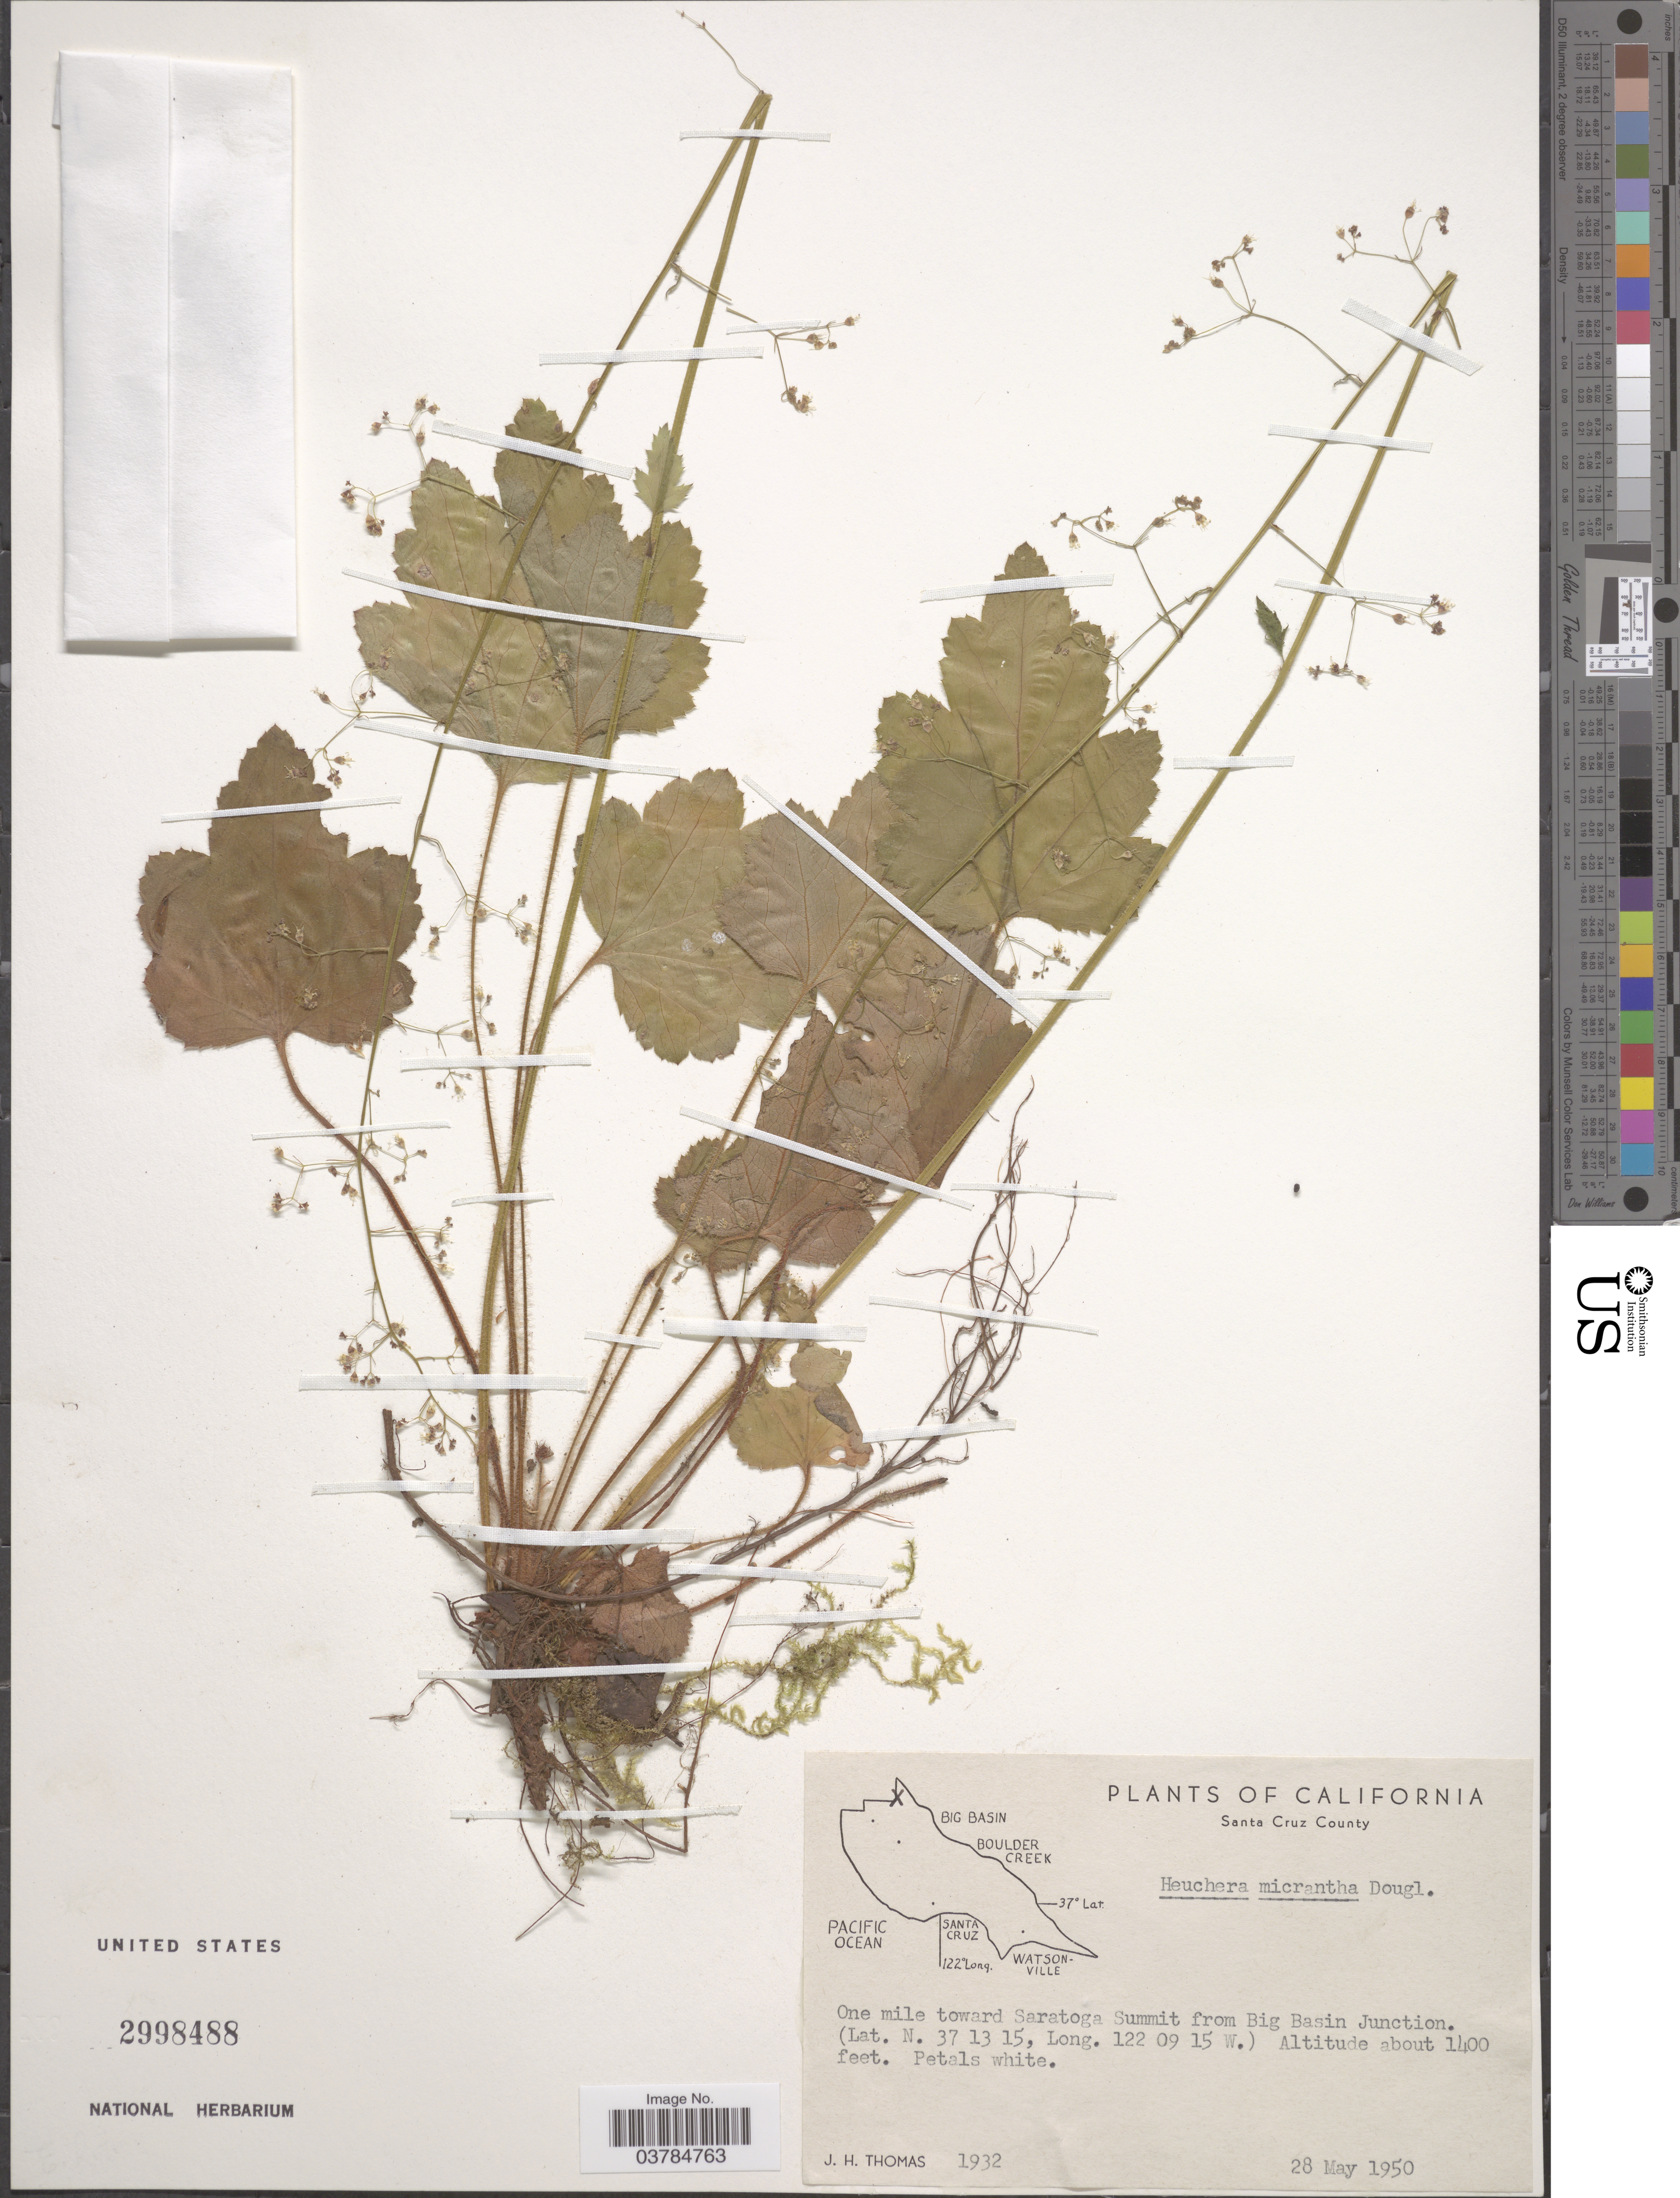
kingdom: Plantae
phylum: Tracheophyta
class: Magnoliopsida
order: Saxifragales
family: Saxifragaceae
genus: Heuchera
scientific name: Heuchera micrantha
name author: Douglas ex Lindl.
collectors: J. H. Thomas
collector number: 1932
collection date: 1950-05-28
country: United States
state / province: California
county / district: Santa Cruz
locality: Santa Cruz County. One mile toward Saratoga Summit from Big Basin Junction.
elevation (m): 427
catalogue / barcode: US 2998488